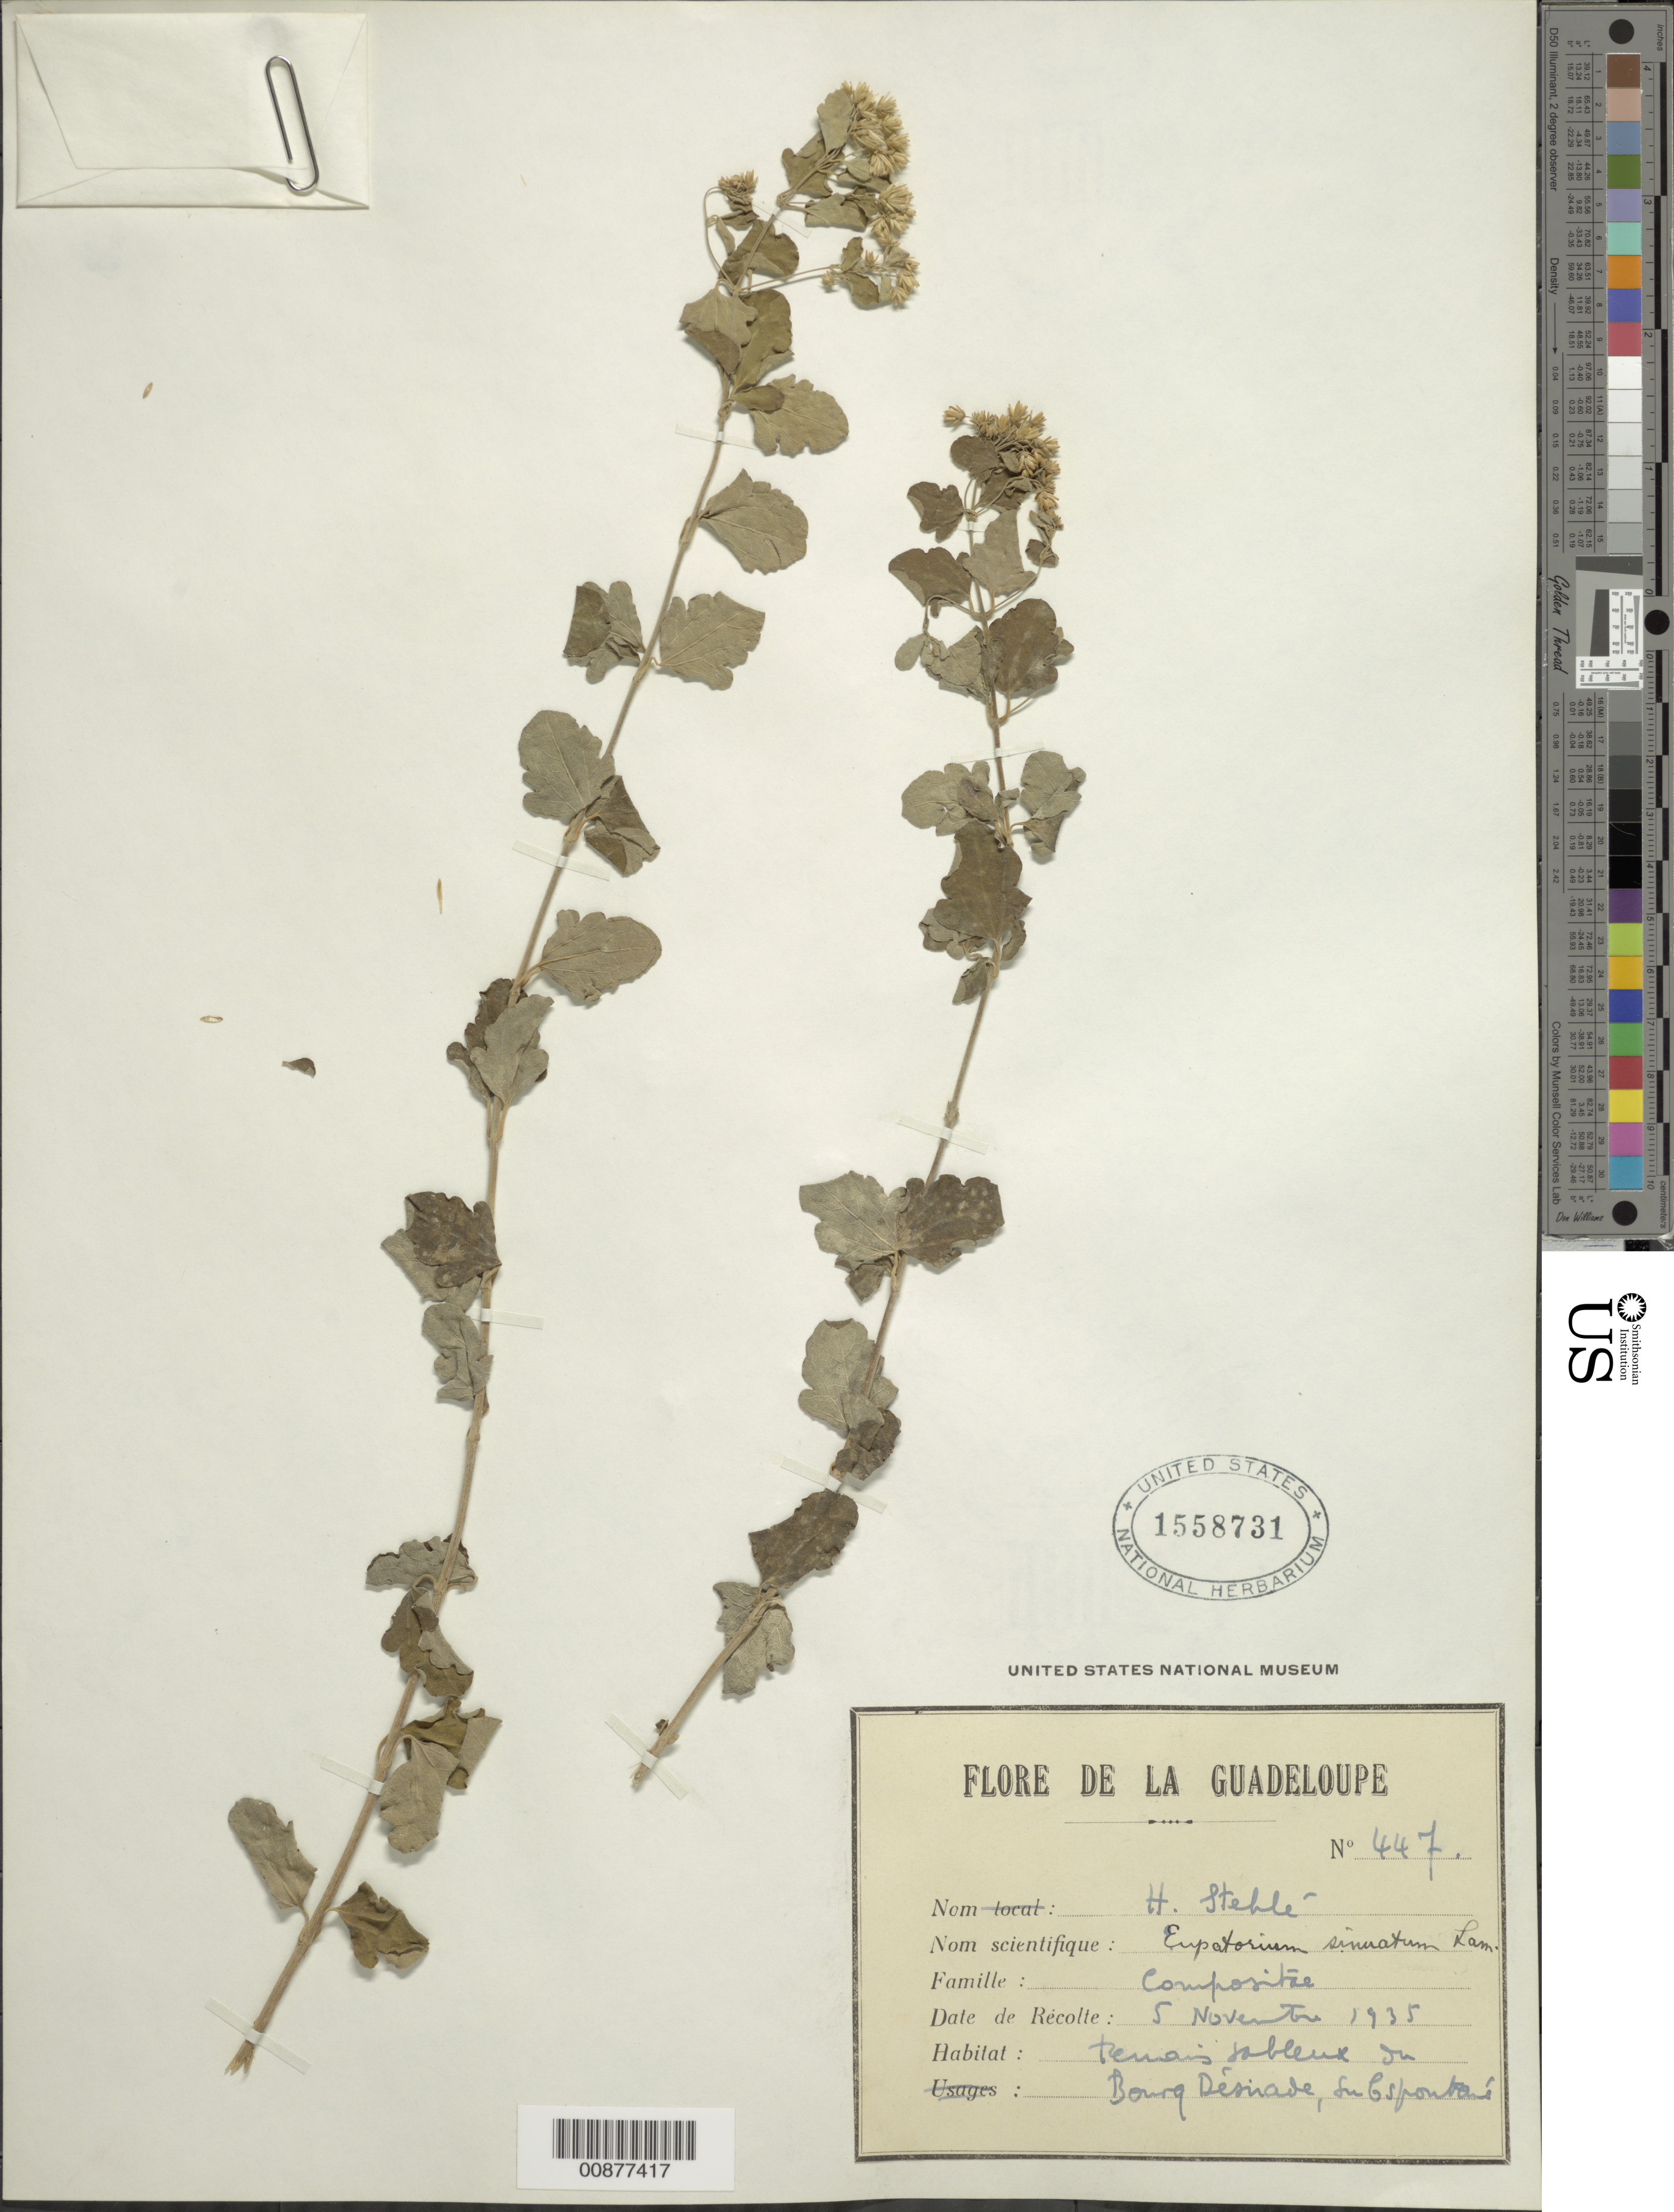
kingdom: Plantae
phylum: Tracheophyta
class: Magnoliopsida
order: Asterales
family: Asteraceae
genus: Chromolaena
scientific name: Chromolaena sinuata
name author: (Lam.) R.M. King & H. Rob.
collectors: H. Stehlé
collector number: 447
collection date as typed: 05 Nov 1935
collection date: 1935-11-05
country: Guadeloupe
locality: Bourg Désirade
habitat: Tenais sableux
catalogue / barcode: US 1558731